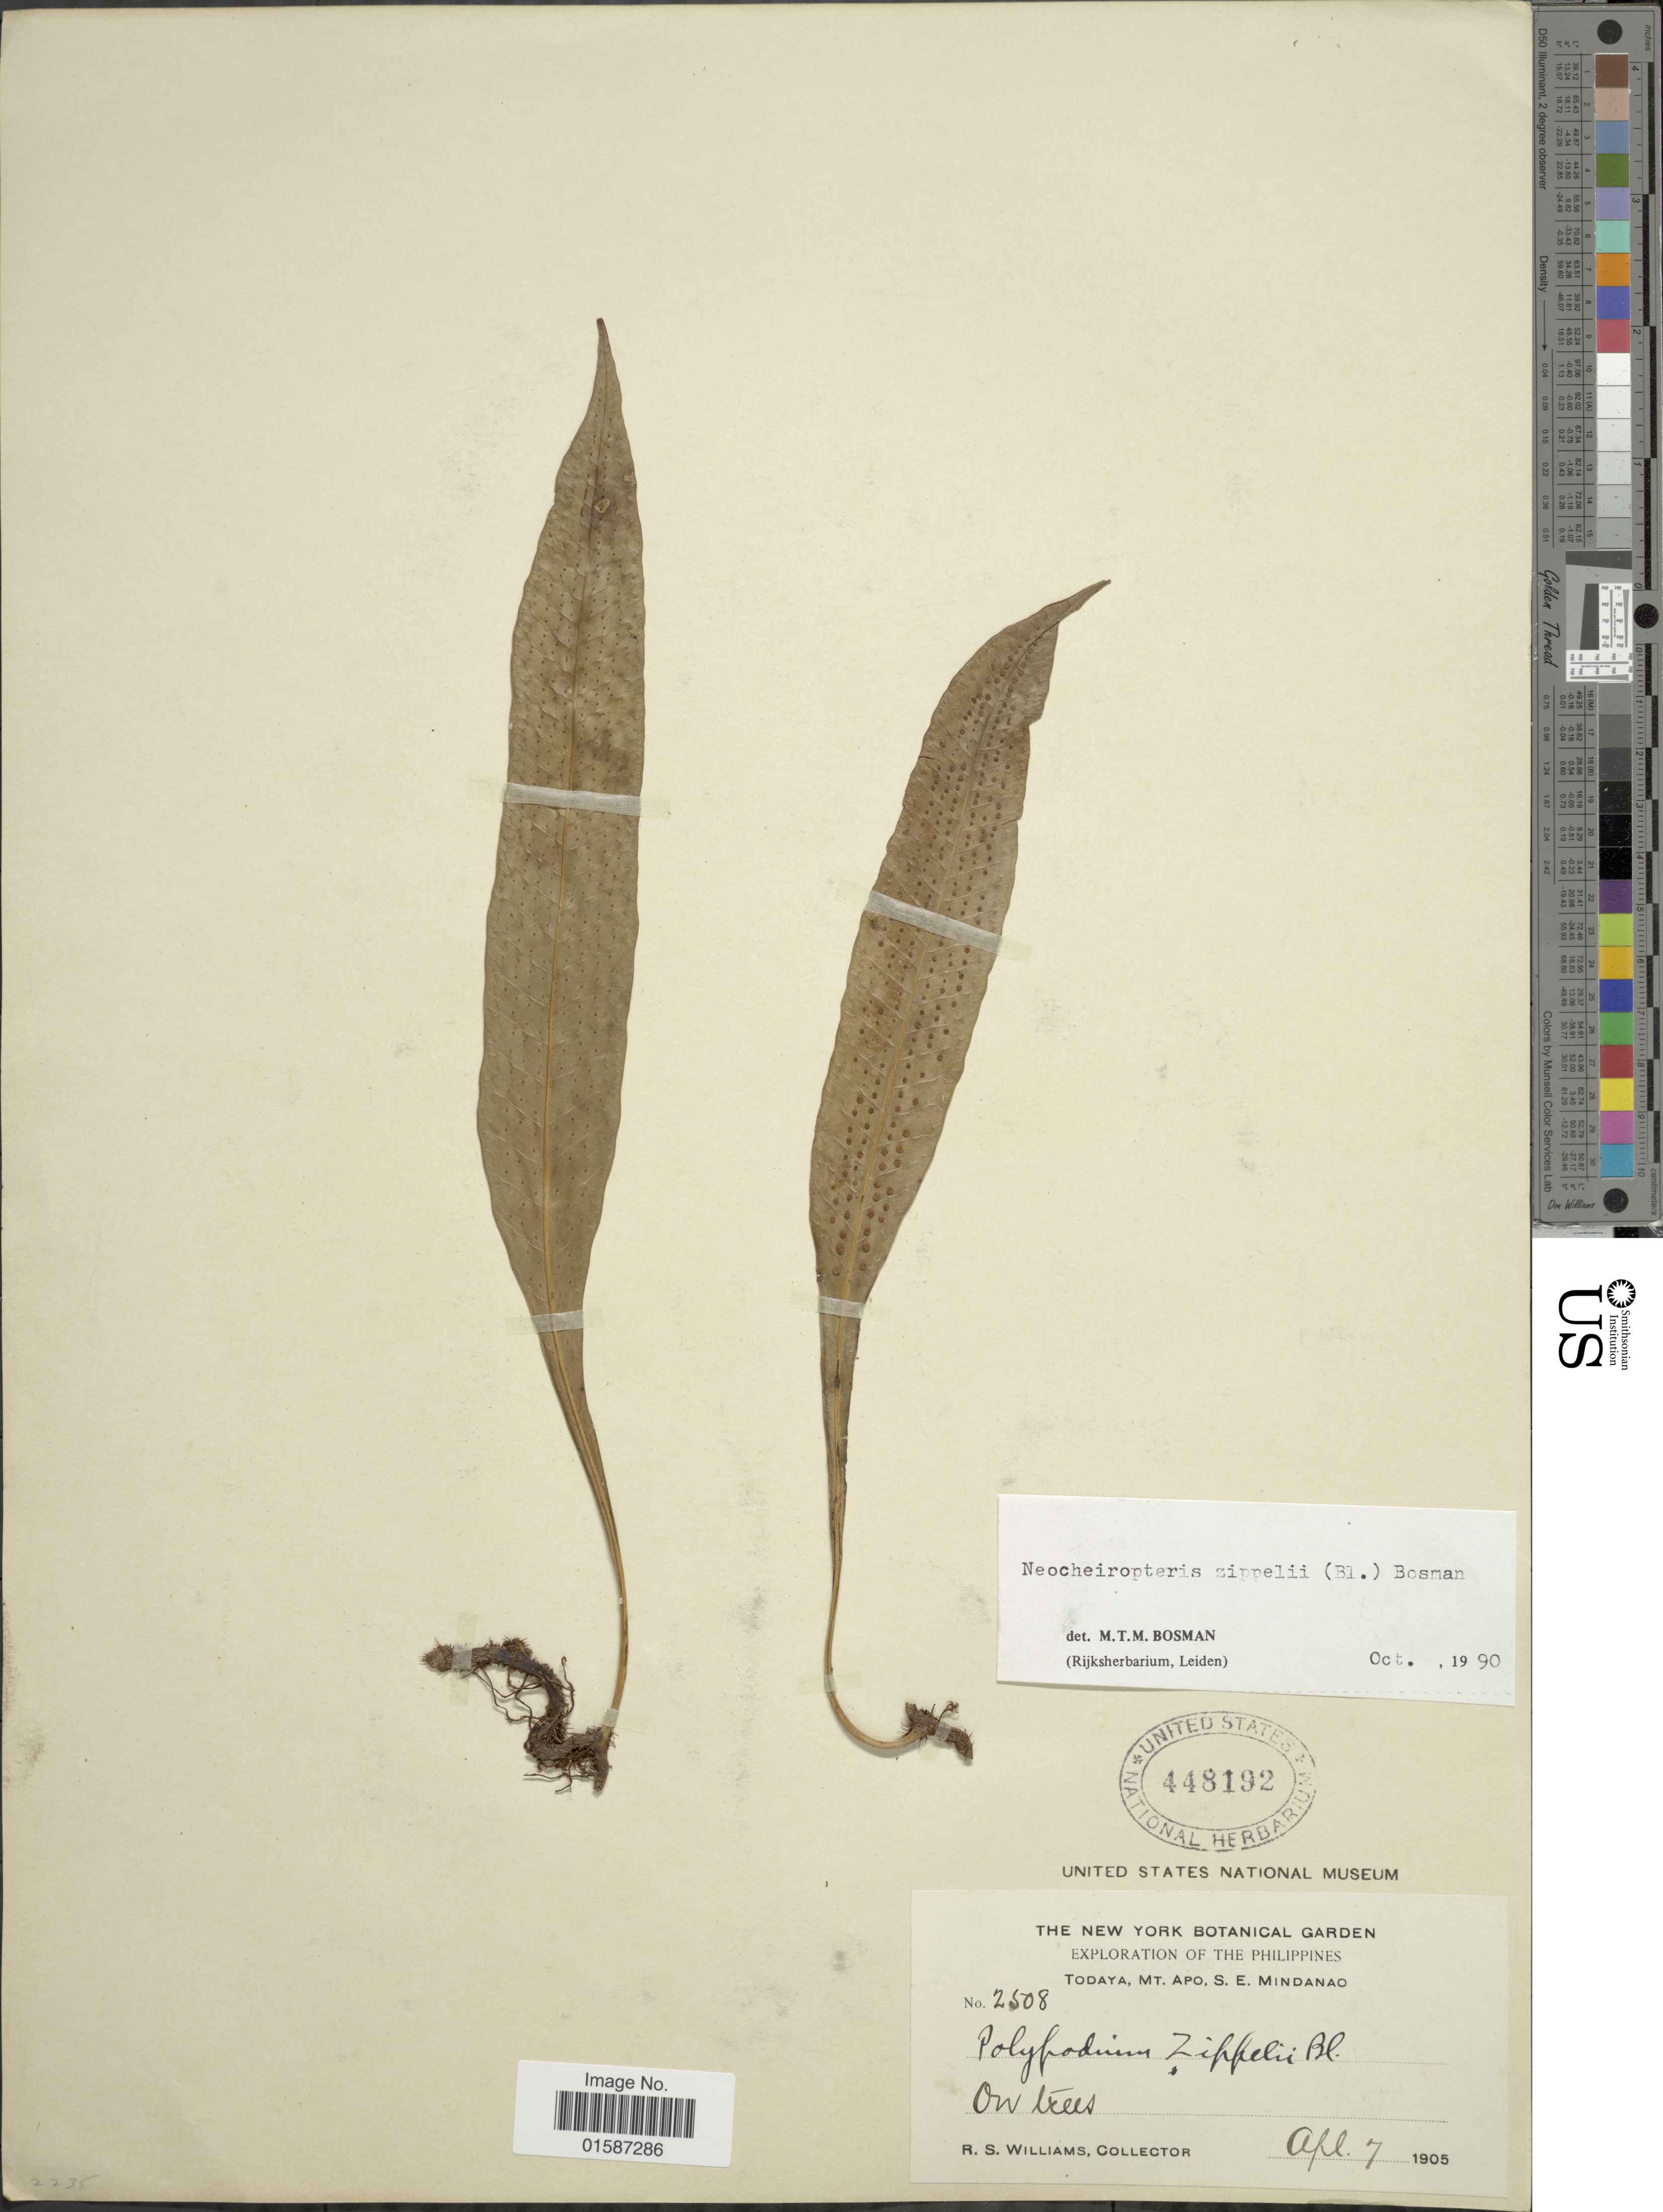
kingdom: Plantae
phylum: Tracheophyta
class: Polypodiopsida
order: Polypodiales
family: Polypodiaceae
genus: Neolepisorus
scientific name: Neolepisorus zippelii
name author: (Blume) Li S. Wang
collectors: R. S. Williams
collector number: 2508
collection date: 1905-04-07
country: Philippines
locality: Todaya, Mt. Apo, S. E Mindanao, on trees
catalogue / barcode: US 448192